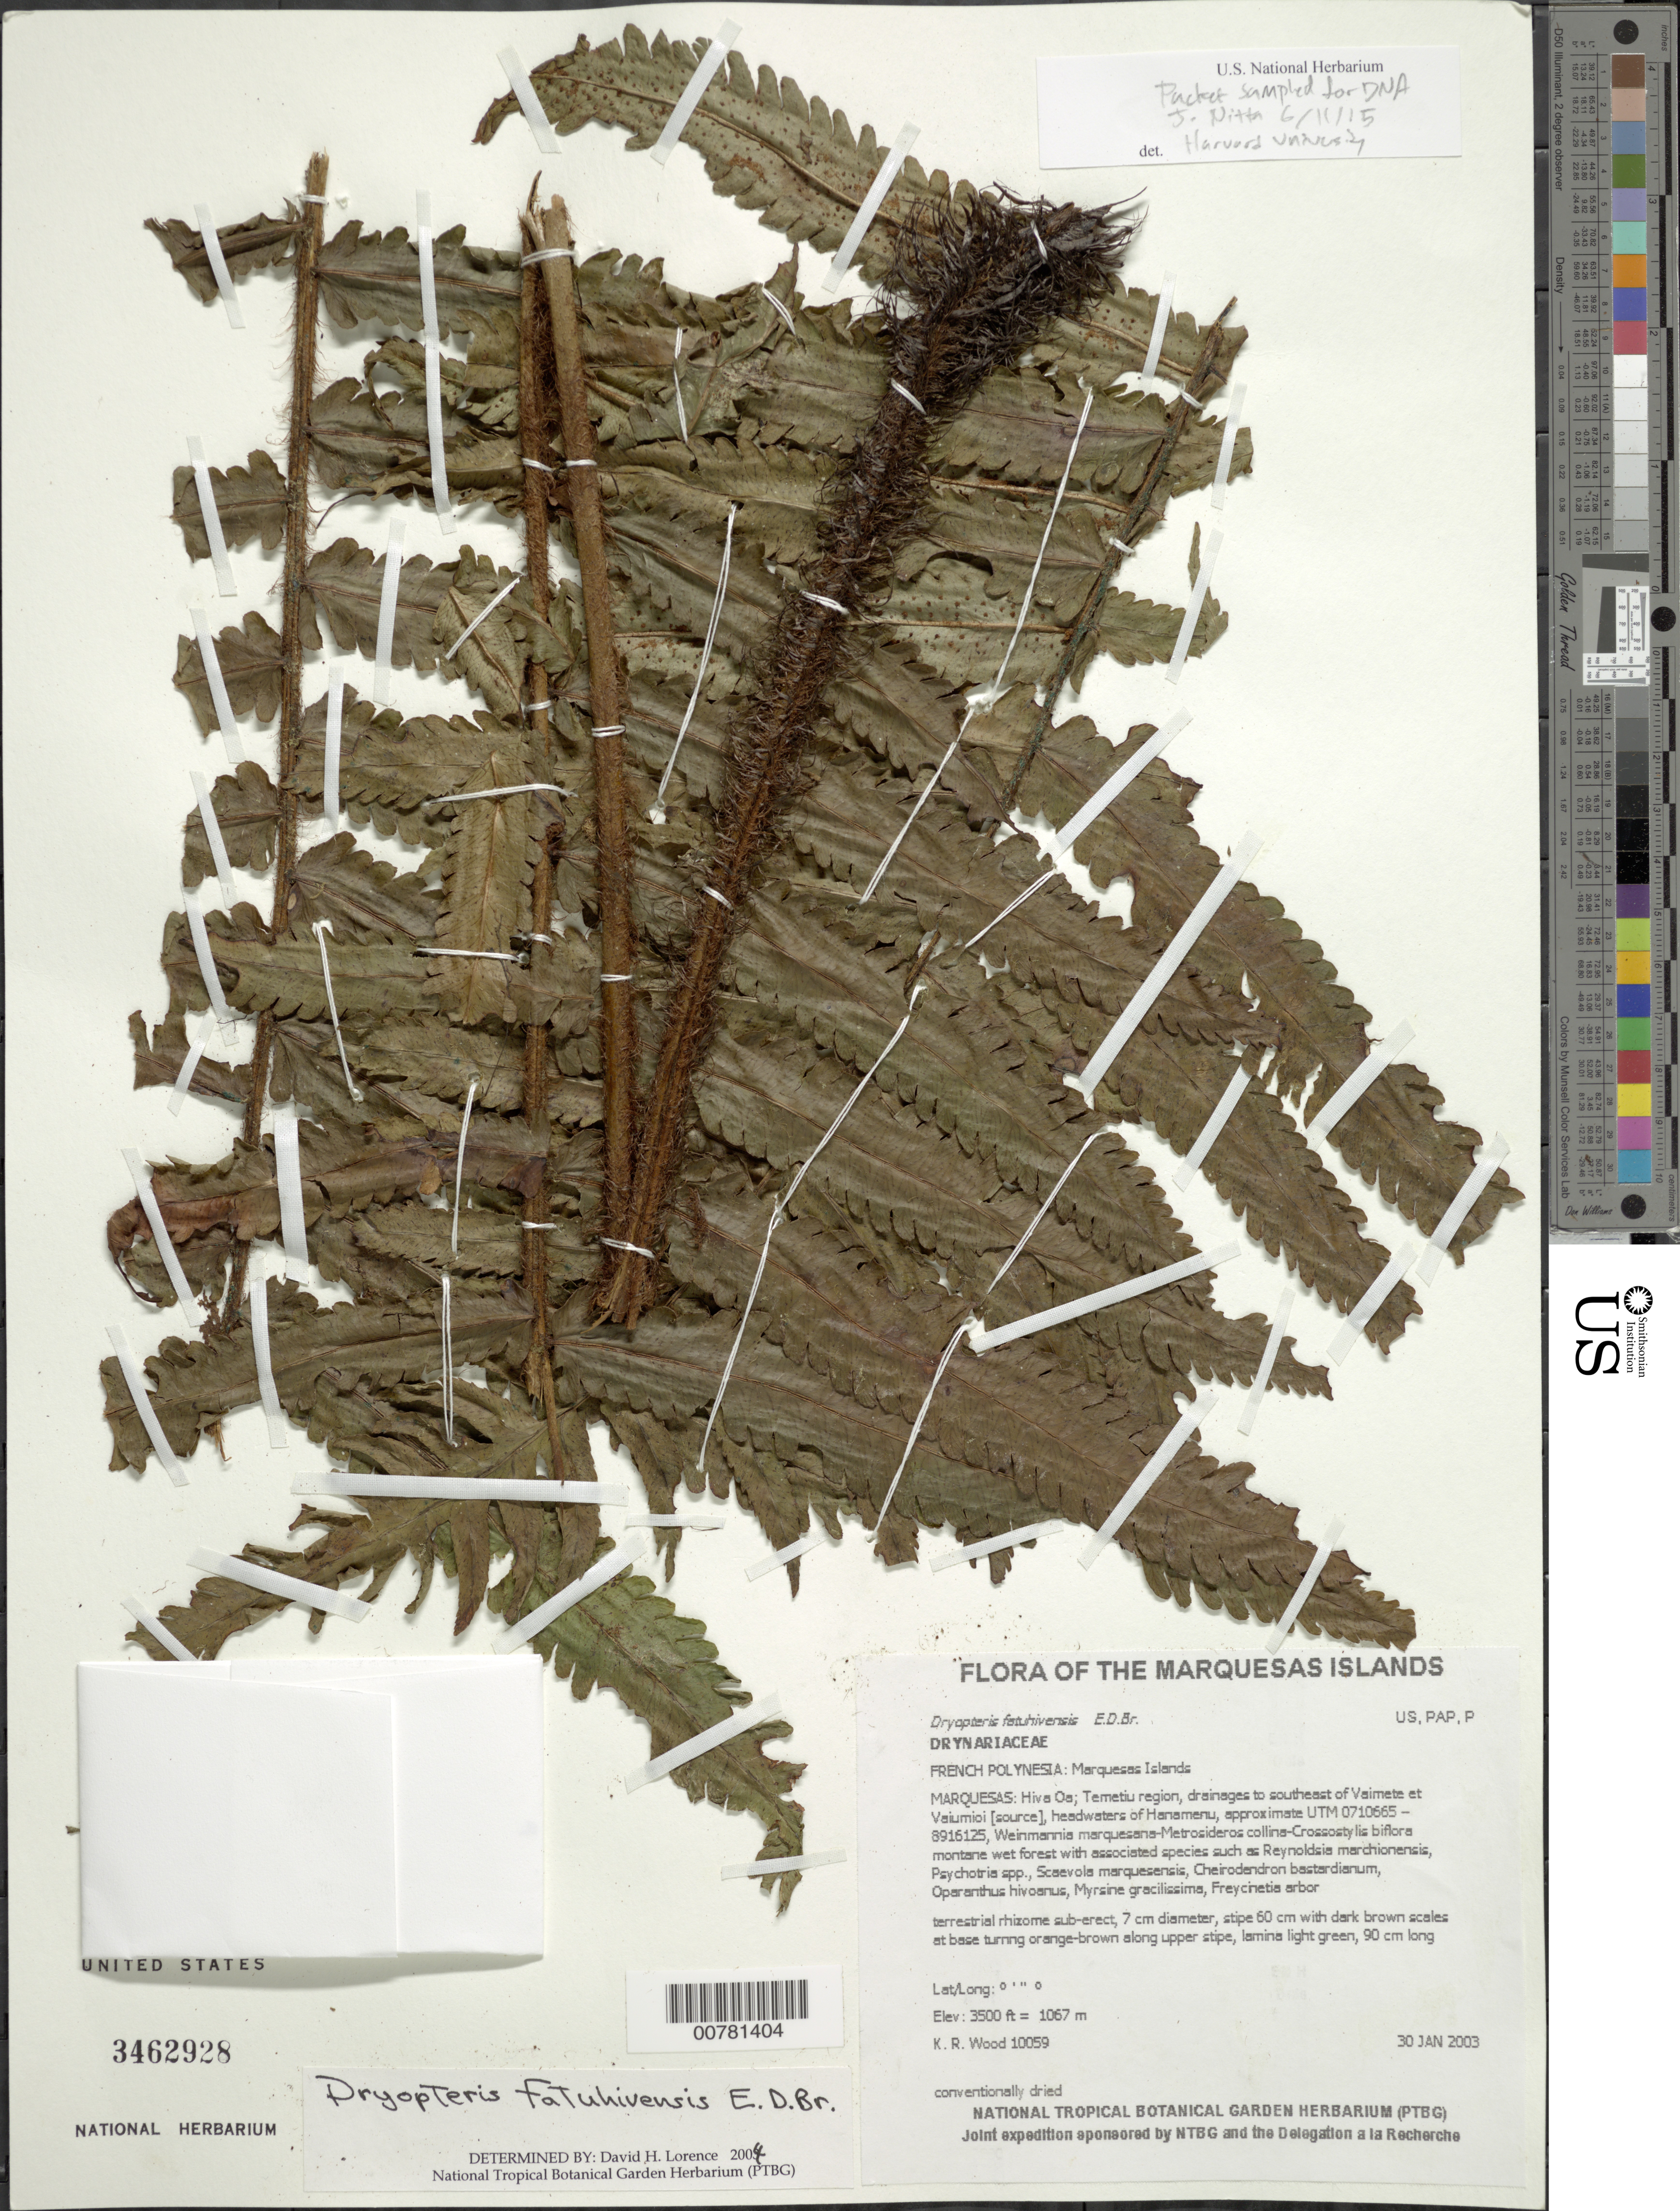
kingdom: Plantae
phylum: Tracheophyta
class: Polypodiopsida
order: Polypodiales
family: Dryopteridaceae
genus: Dryopteris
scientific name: Dryopteris fatuhivensis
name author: E.D. Br.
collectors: K. R. Wood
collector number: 10059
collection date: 2003-01-30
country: French Polynesia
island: Hiva Oa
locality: Temetiu region, drainages to southeast of Vaimete et Vaiumioi [source], headwaters of Hanamenu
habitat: Weinmannia marquesana - Metrosideros collina - Crossostylis biflora montane wet forest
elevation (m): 1067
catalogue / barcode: US 3462928